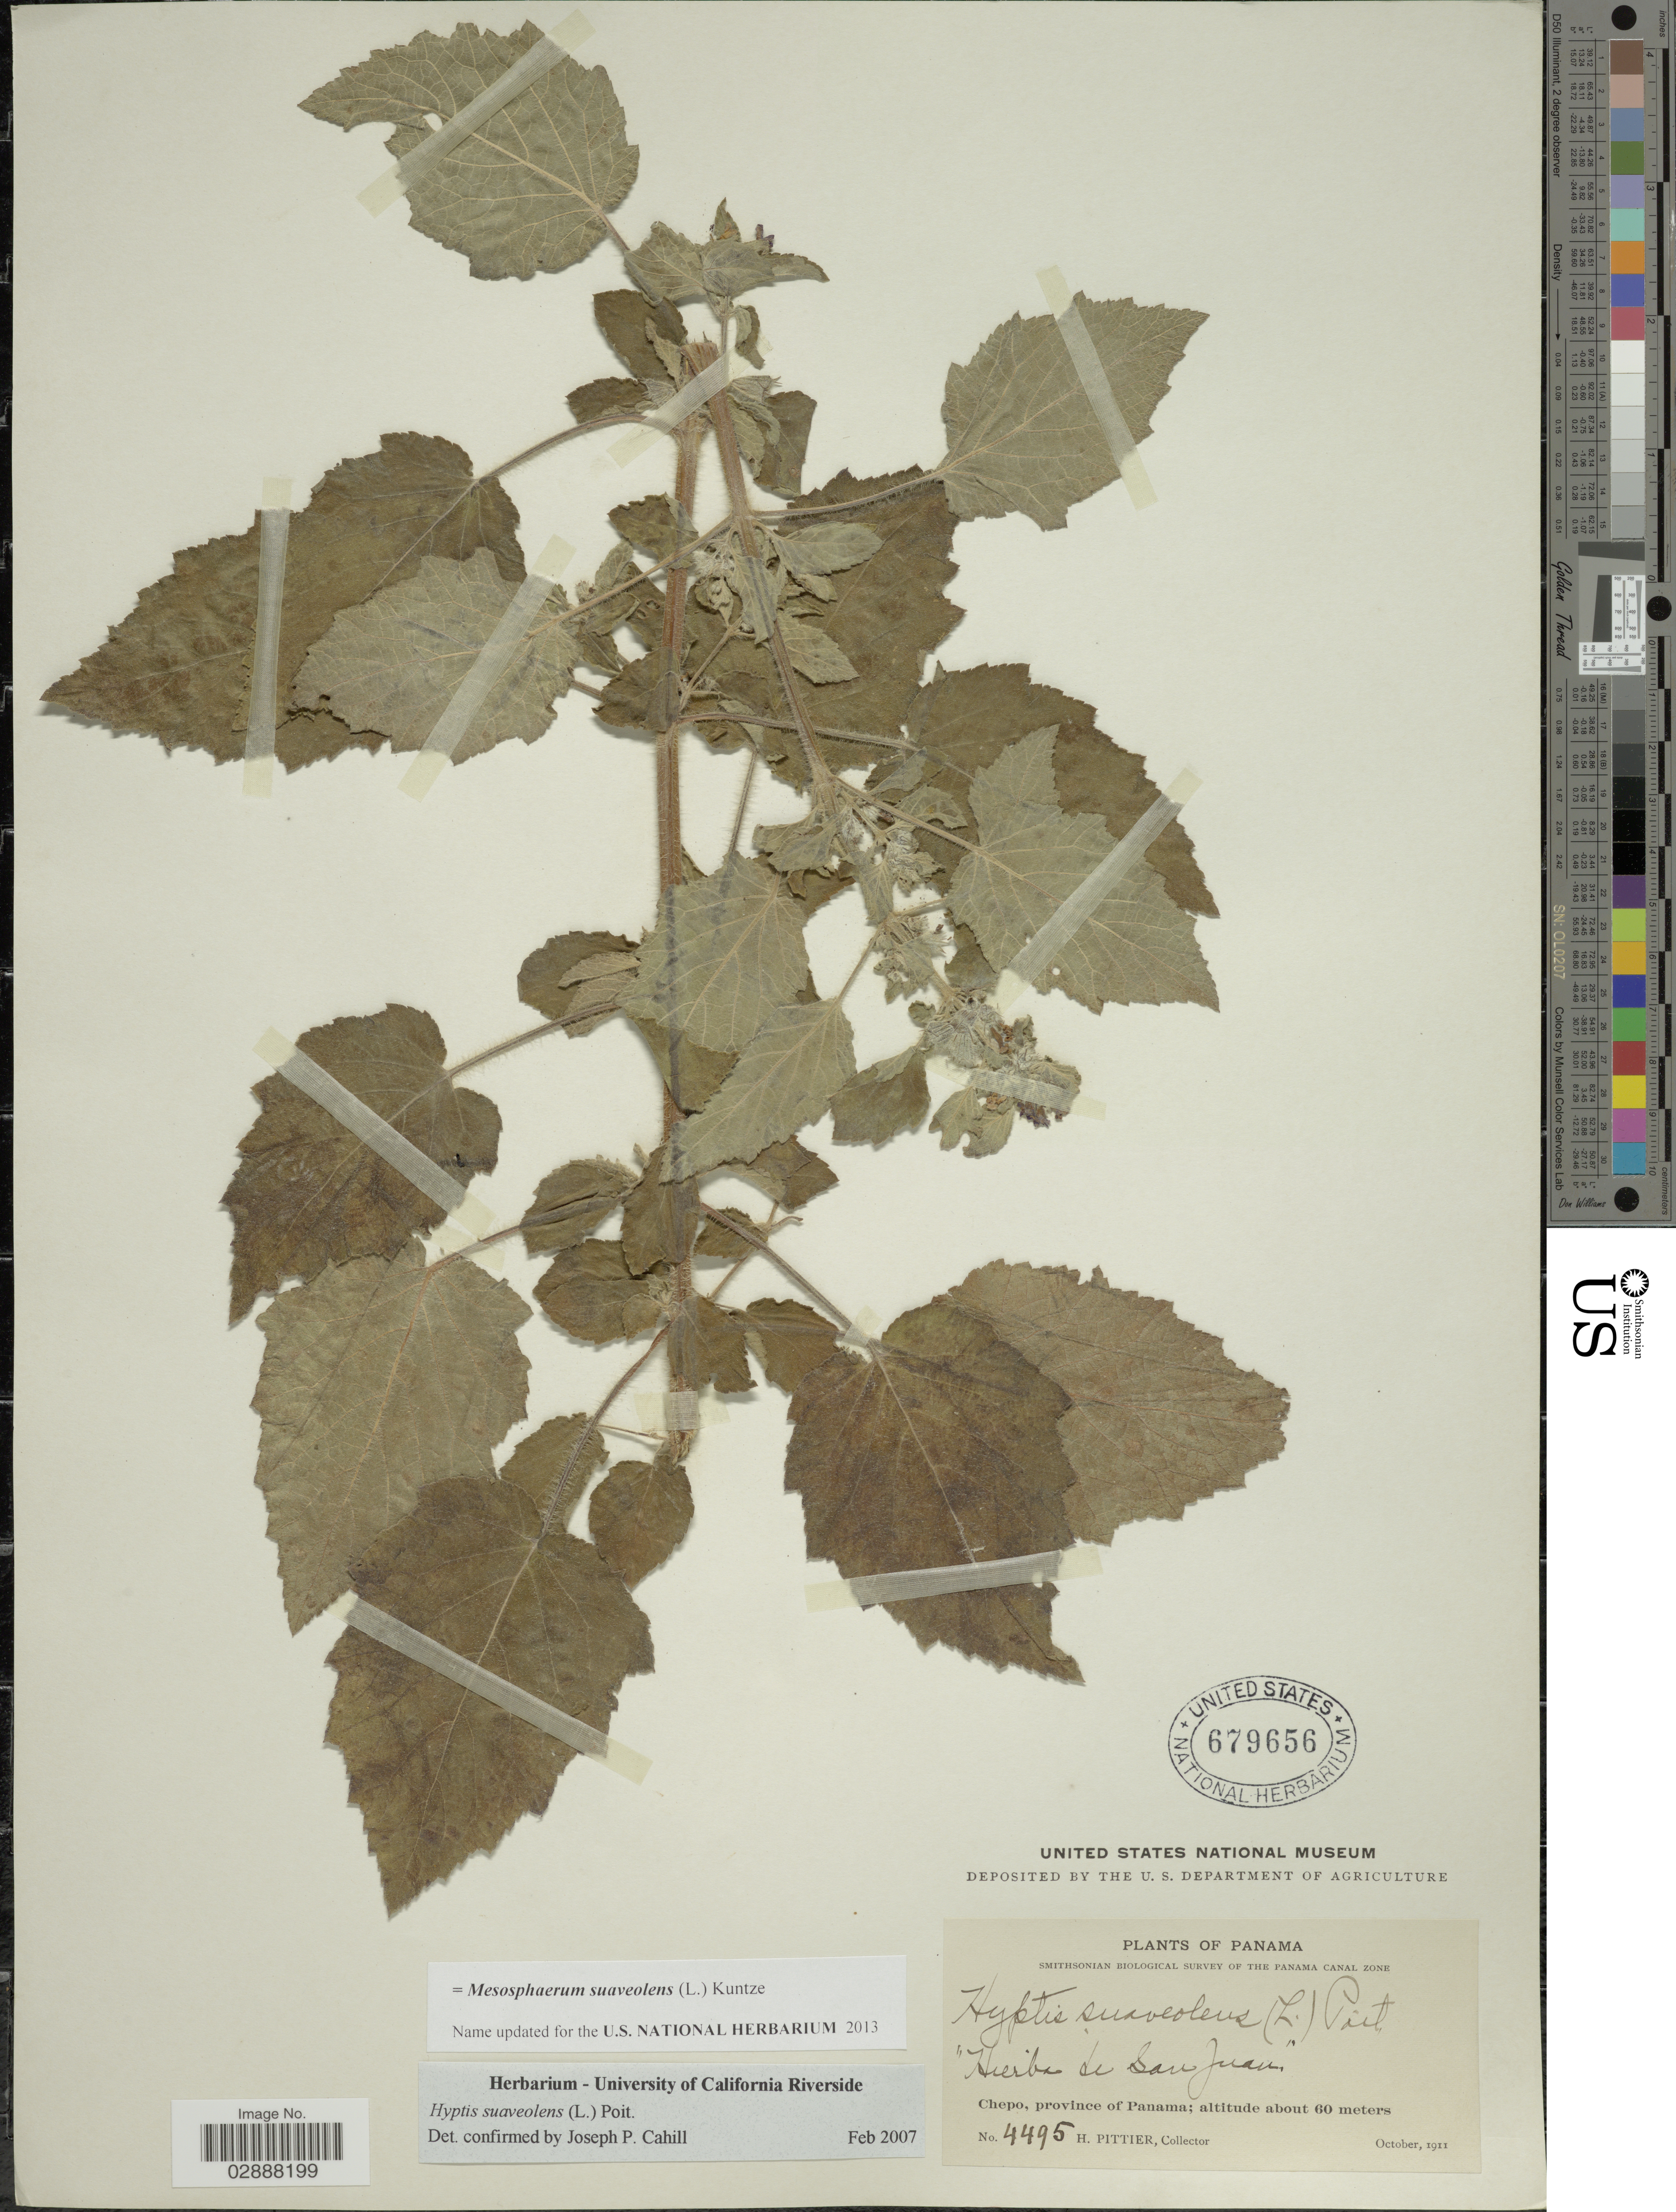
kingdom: Plantae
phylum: Tracheophyta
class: Magnoliopsida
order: Lamiales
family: Lamiaceae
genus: Mesosphaerum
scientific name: Mesosphaerum suaveolens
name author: (L.) Kuntze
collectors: H. F. Pittier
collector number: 4495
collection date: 1911-10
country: Panama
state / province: Panamá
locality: Chepo. "Hierba de San Juan".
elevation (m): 60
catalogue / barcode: US 679656